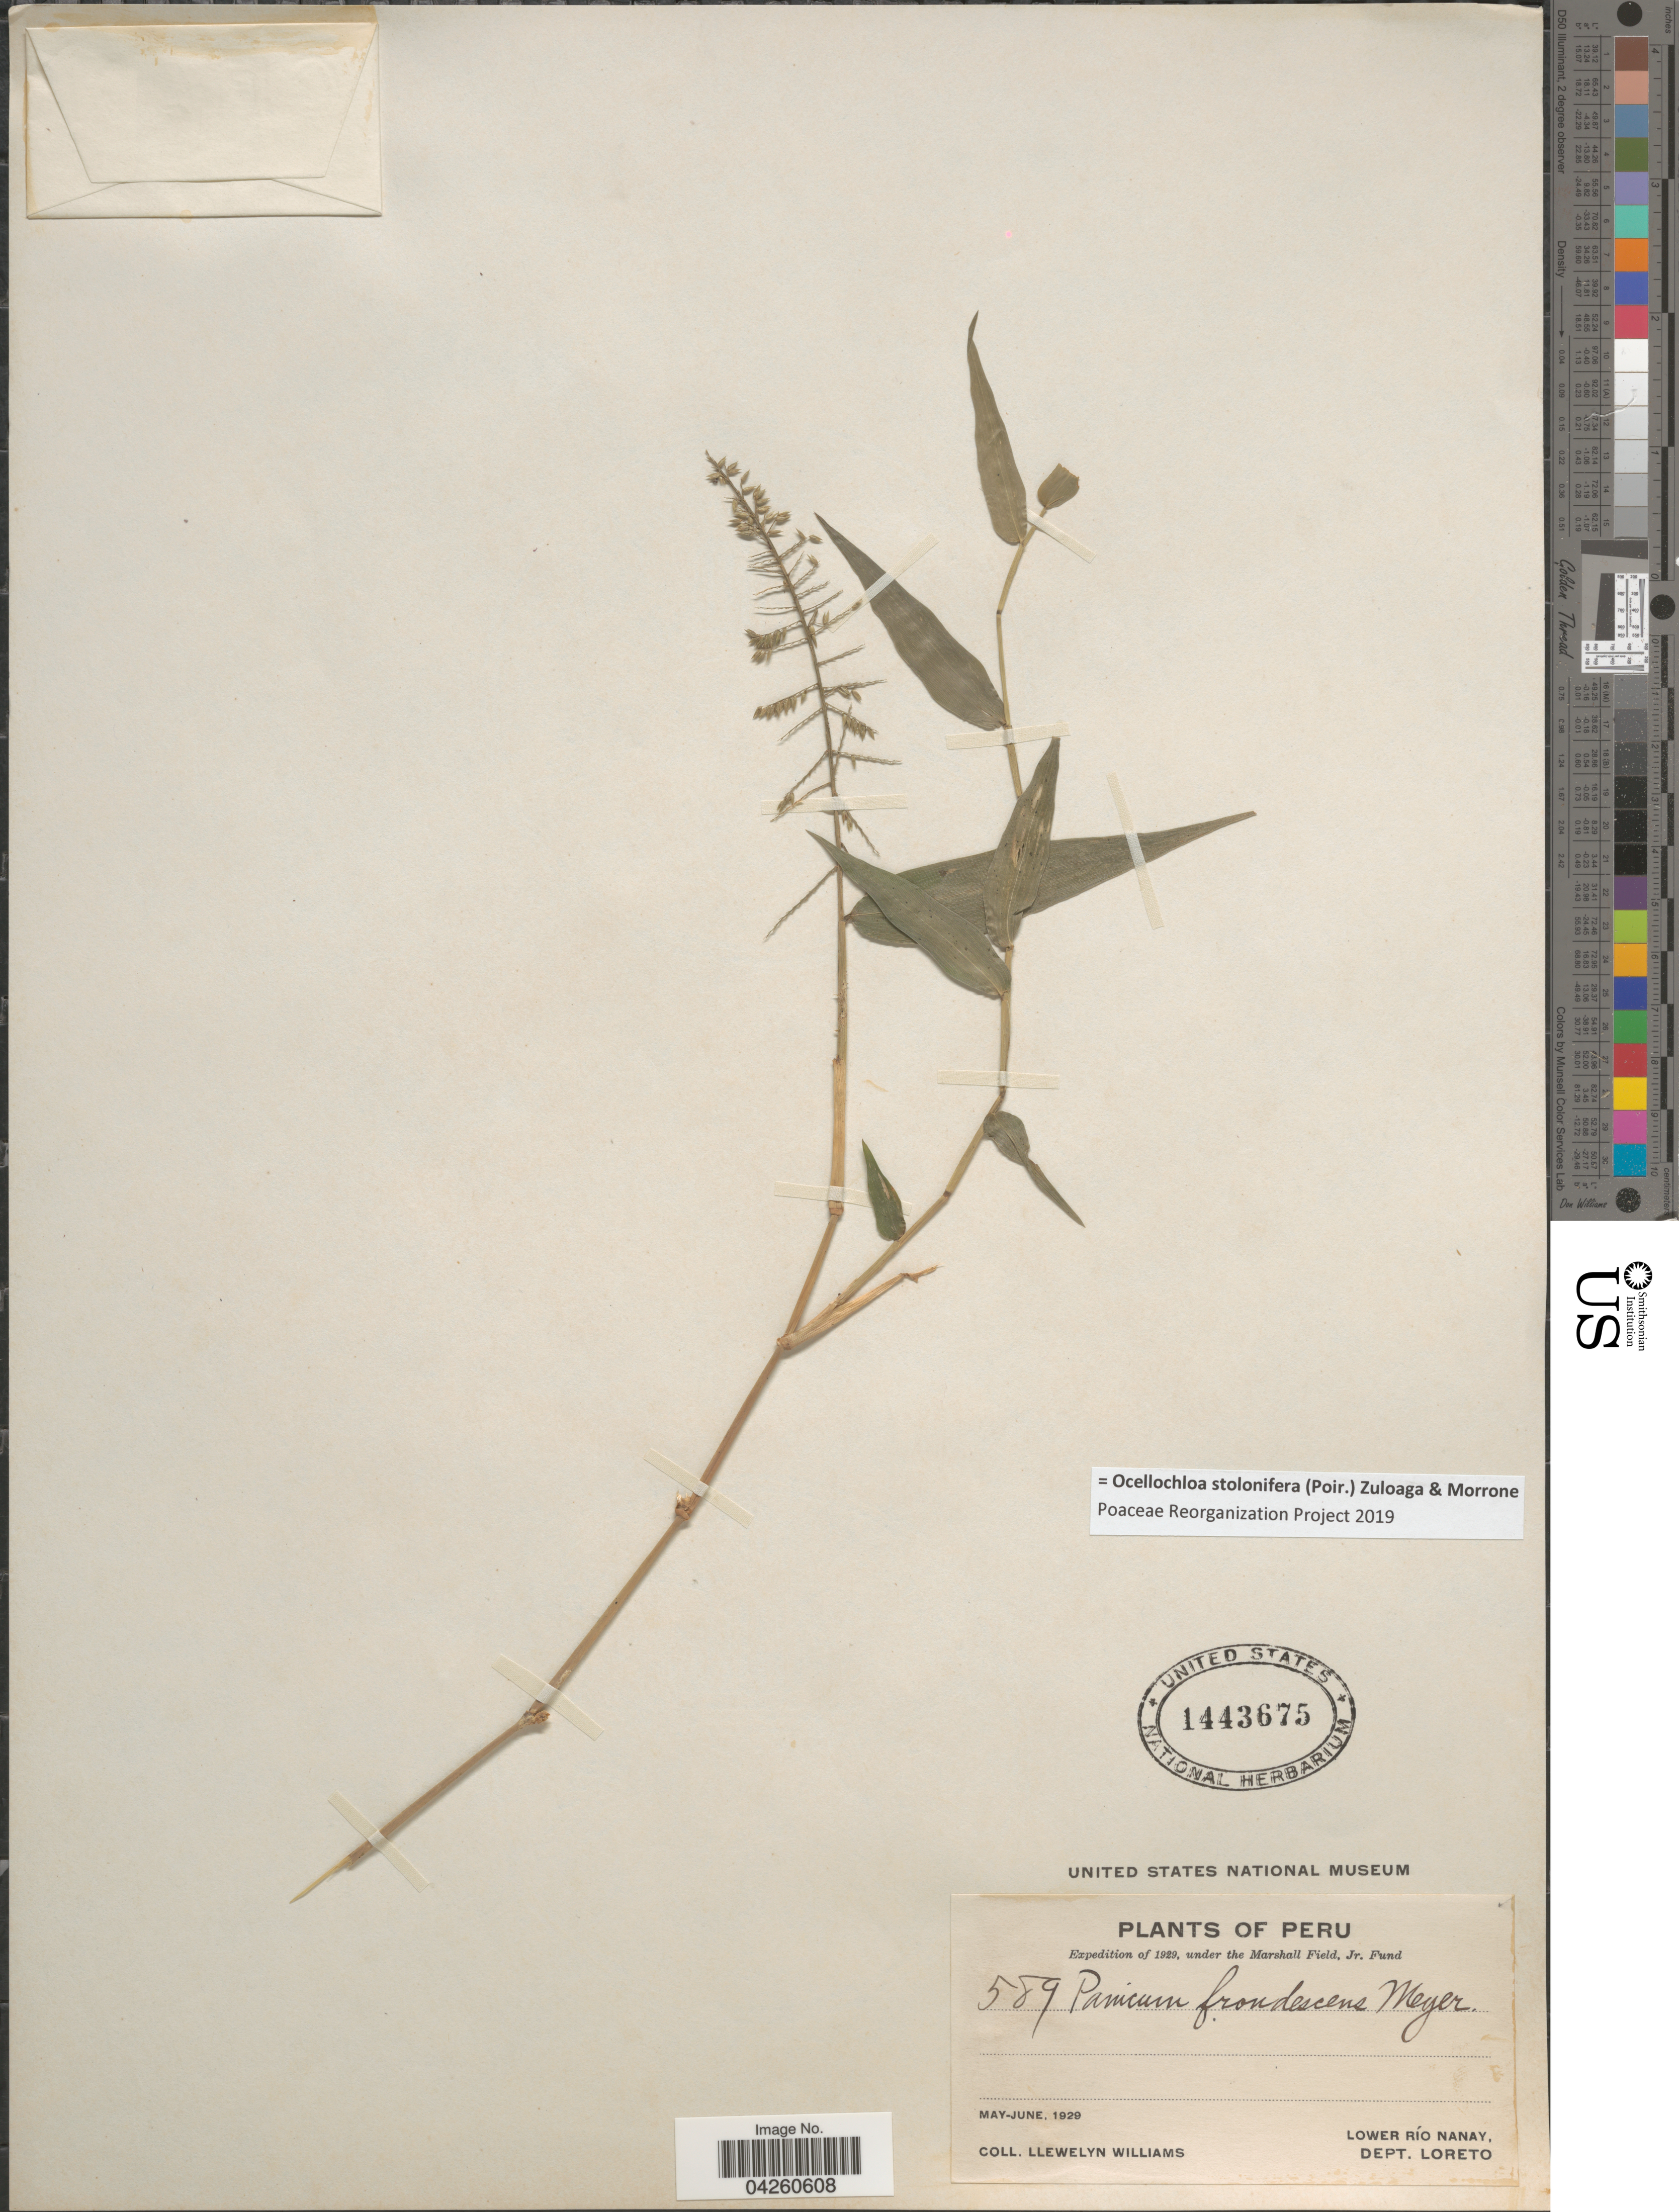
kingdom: Plantae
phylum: Tracheophyta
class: Liliopsida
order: Poales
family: Poaceae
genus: Ocellochloa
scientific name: Ocellochloa stolonifera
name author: (Poir.) Zuloaga & Morrone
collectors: Ll. Williams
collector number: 589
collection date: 1929-05/1929-06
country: Peru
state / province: Loreto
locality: Expedition of 1929. Lower Río Nanay, Dept. Loreto.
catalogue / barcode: US 1443675